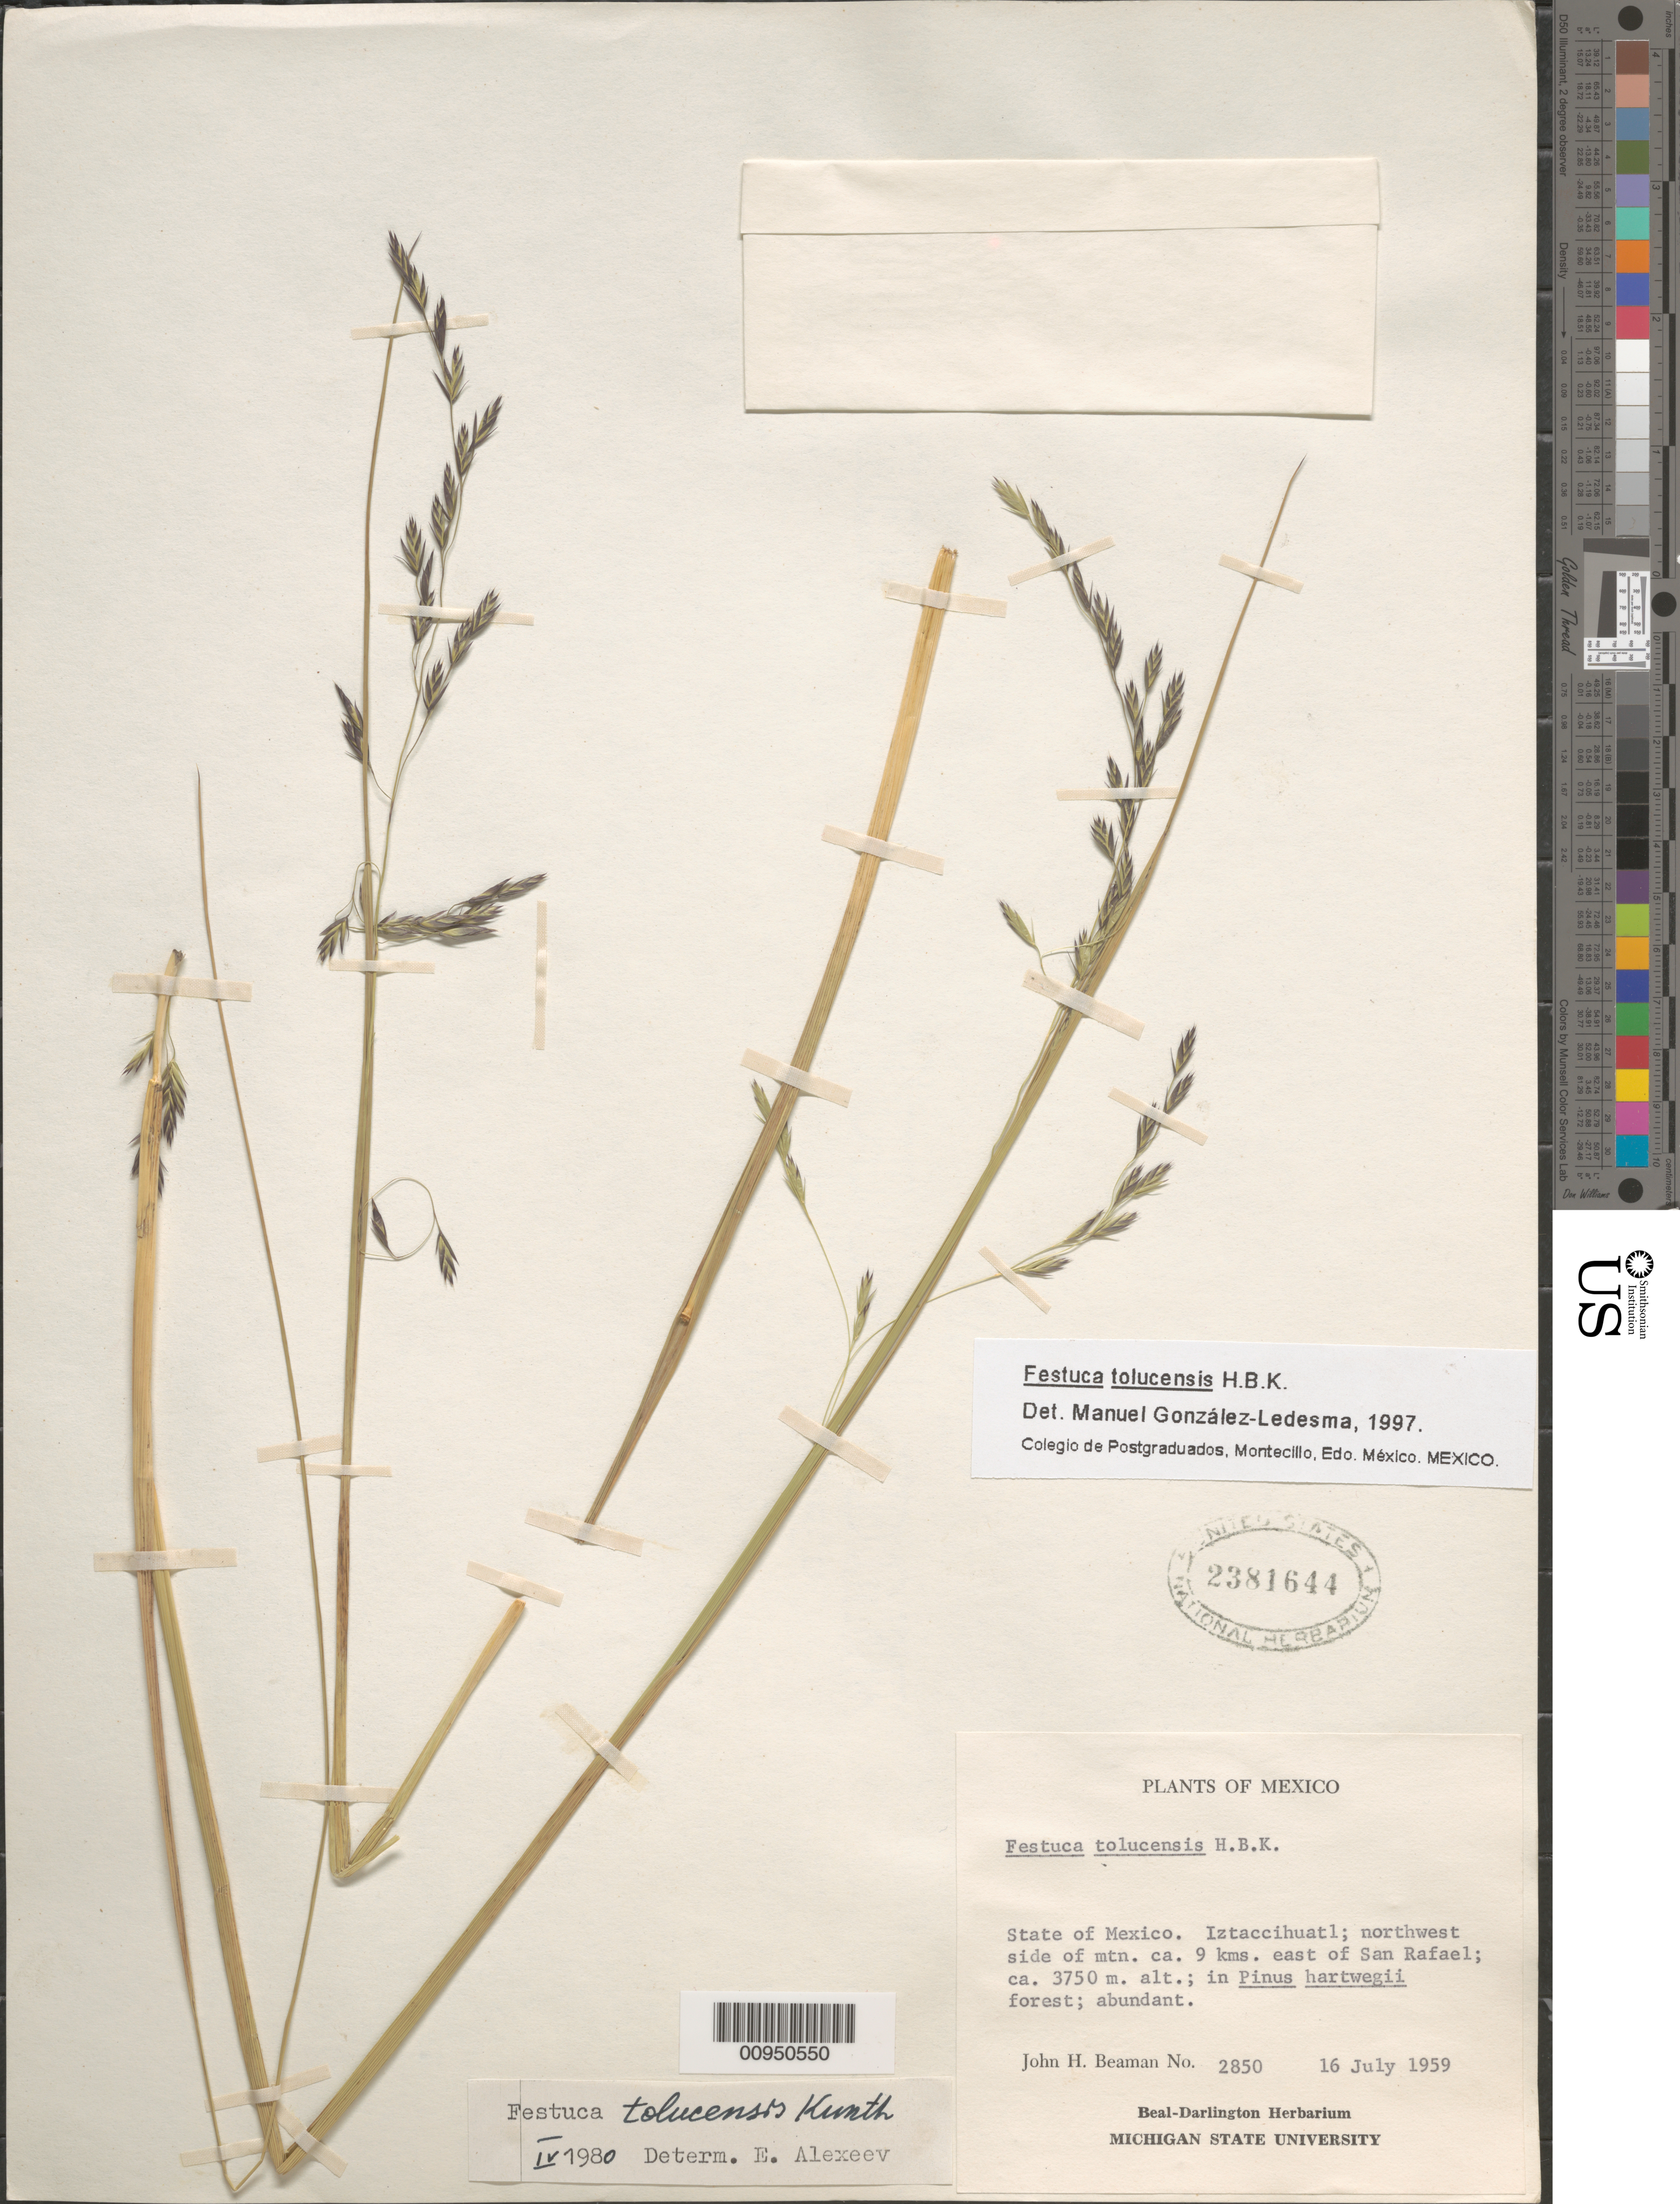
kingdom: Plantae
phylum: Tracheophyta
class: Liliopsida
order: Poales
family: Poaceae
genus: Festuca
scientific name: Festuca tolucensis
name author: Kunth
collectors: J. H. Beaman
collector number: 2850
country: Mexico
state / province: México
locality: Iztaccihuatl, E of San Rafael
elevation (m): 3750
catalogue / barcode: US 2381644